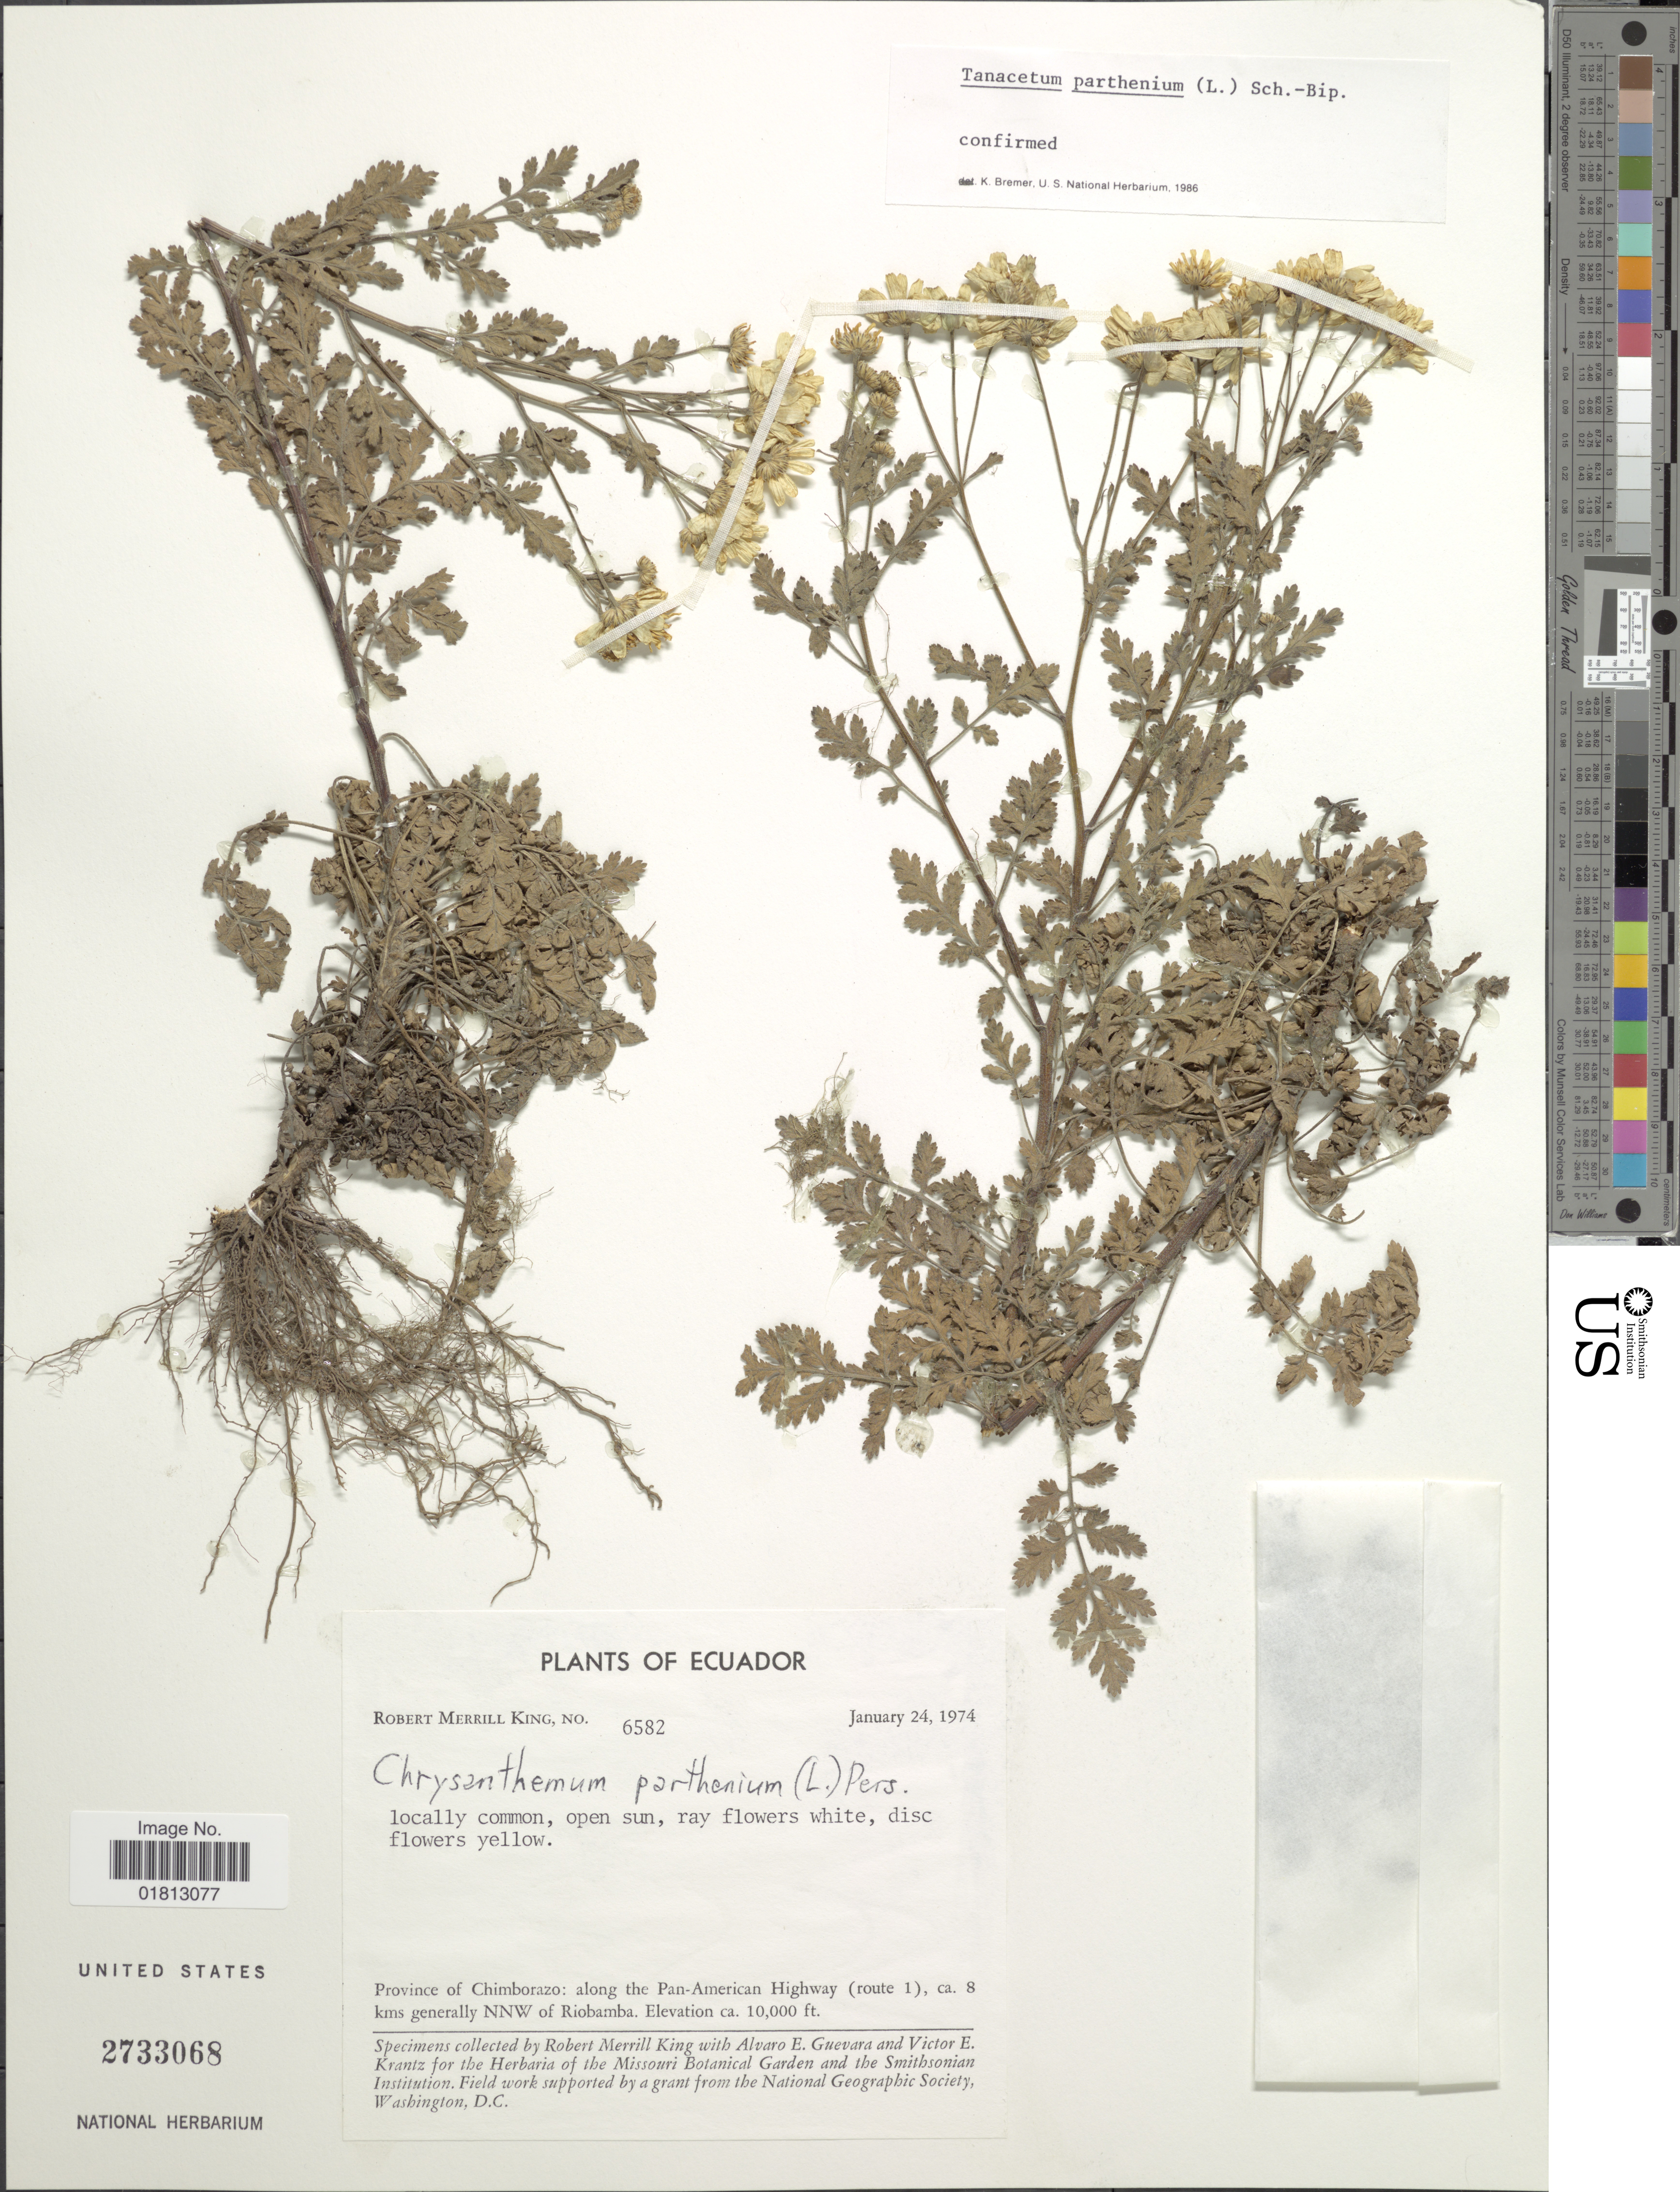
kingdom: Plantae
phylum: Tracheophyta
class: Magnoliopsida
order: Asterales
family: Asteraceae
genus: Tanacetum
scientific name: Tanacetum parthenium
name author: (L.) Sch. Bip.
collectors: R. M. King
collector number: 6582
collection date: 1974-01-24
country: Ecuador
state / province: Chimborazo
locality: Province of Chimborazo: along the Pan-American Highway (route 1) 8 kms generally NNW of Riobamba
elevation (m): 3048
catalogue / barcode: US 2733068